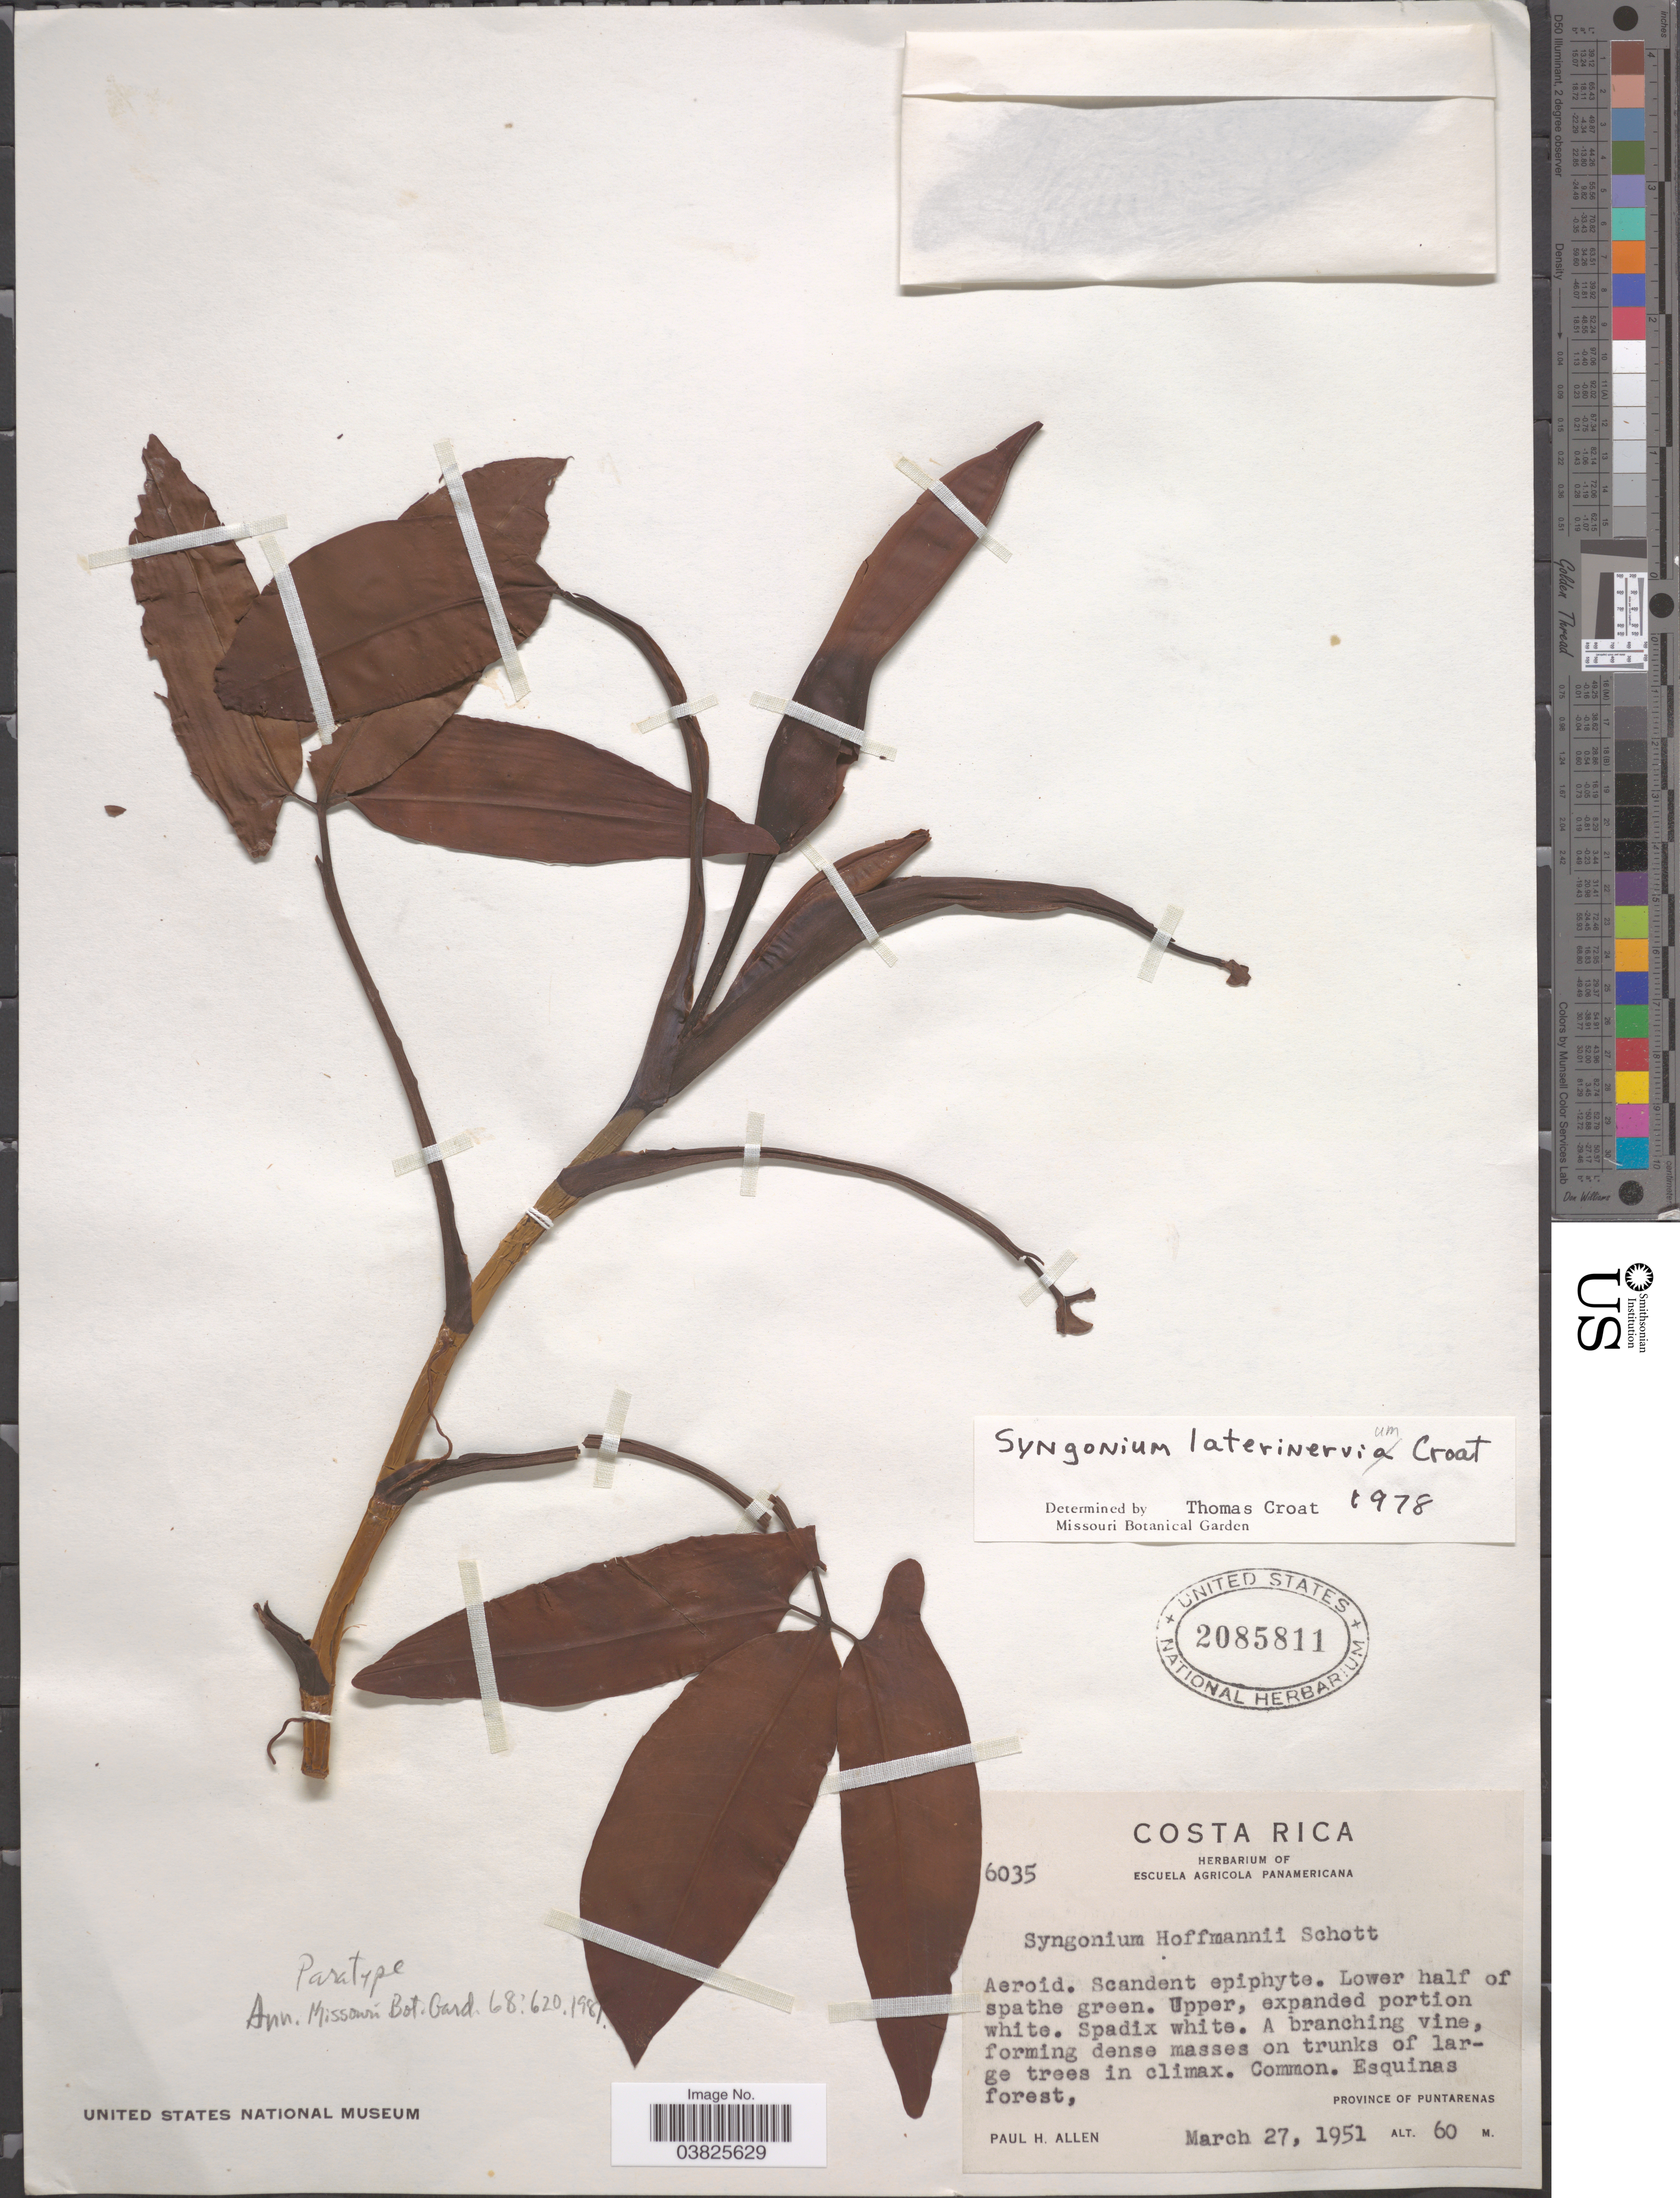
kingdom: Plantae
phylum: Tracheophyta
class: Liliopsida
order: Alismatales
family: Araceae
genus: Syngonium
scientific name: Syngonium laterinervium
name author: Croat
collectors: P. H. Allen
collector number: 6035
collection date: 1951-03-27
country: Costa Rica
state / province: Puntarenas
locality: Esquinas forest.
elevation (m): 60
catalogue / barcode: US 2085811